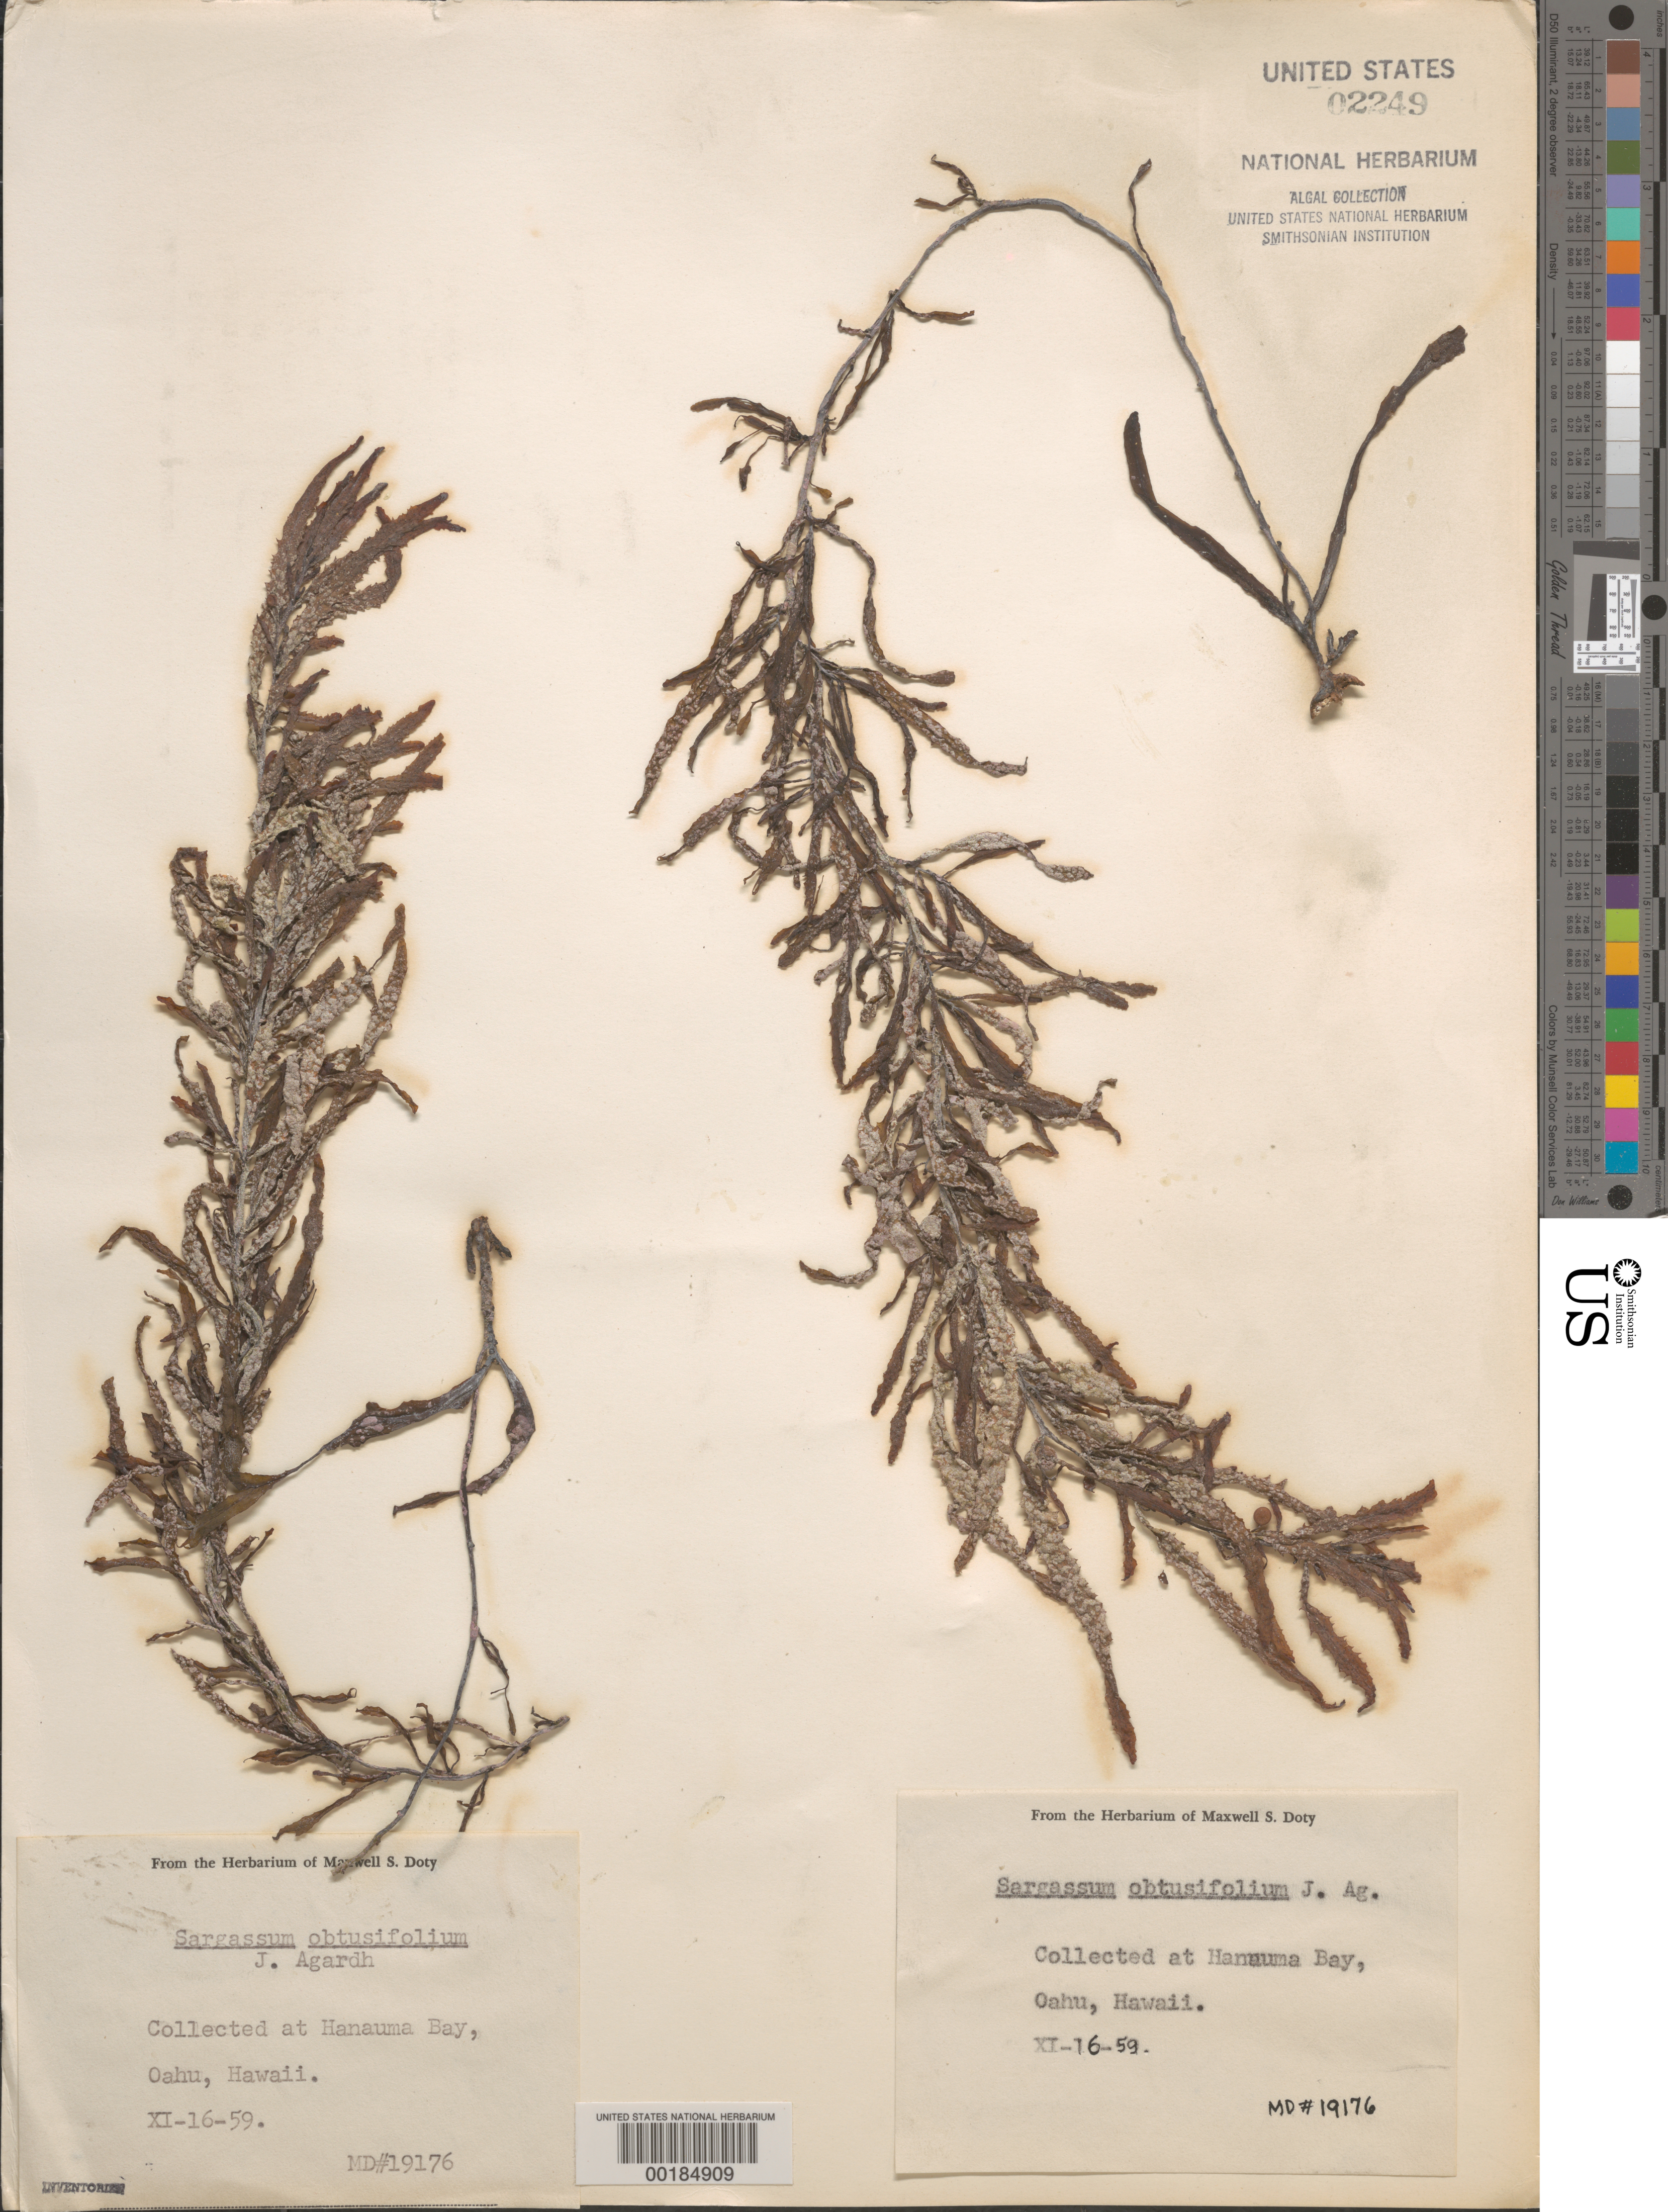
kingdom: Chromista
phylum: Ochrophyta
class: Phaeophyceae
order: Fucales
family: Sargassaceae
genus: Sargassum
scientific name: Sargassum obtusifolium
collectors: M. S. Doty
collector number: MSD 19176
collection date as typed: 16 Nov 1959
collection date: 1959-11-16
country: United States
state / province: Hawaii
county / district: Honolulu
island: Oahu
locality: Hanauma Bay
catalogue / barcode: US 2249